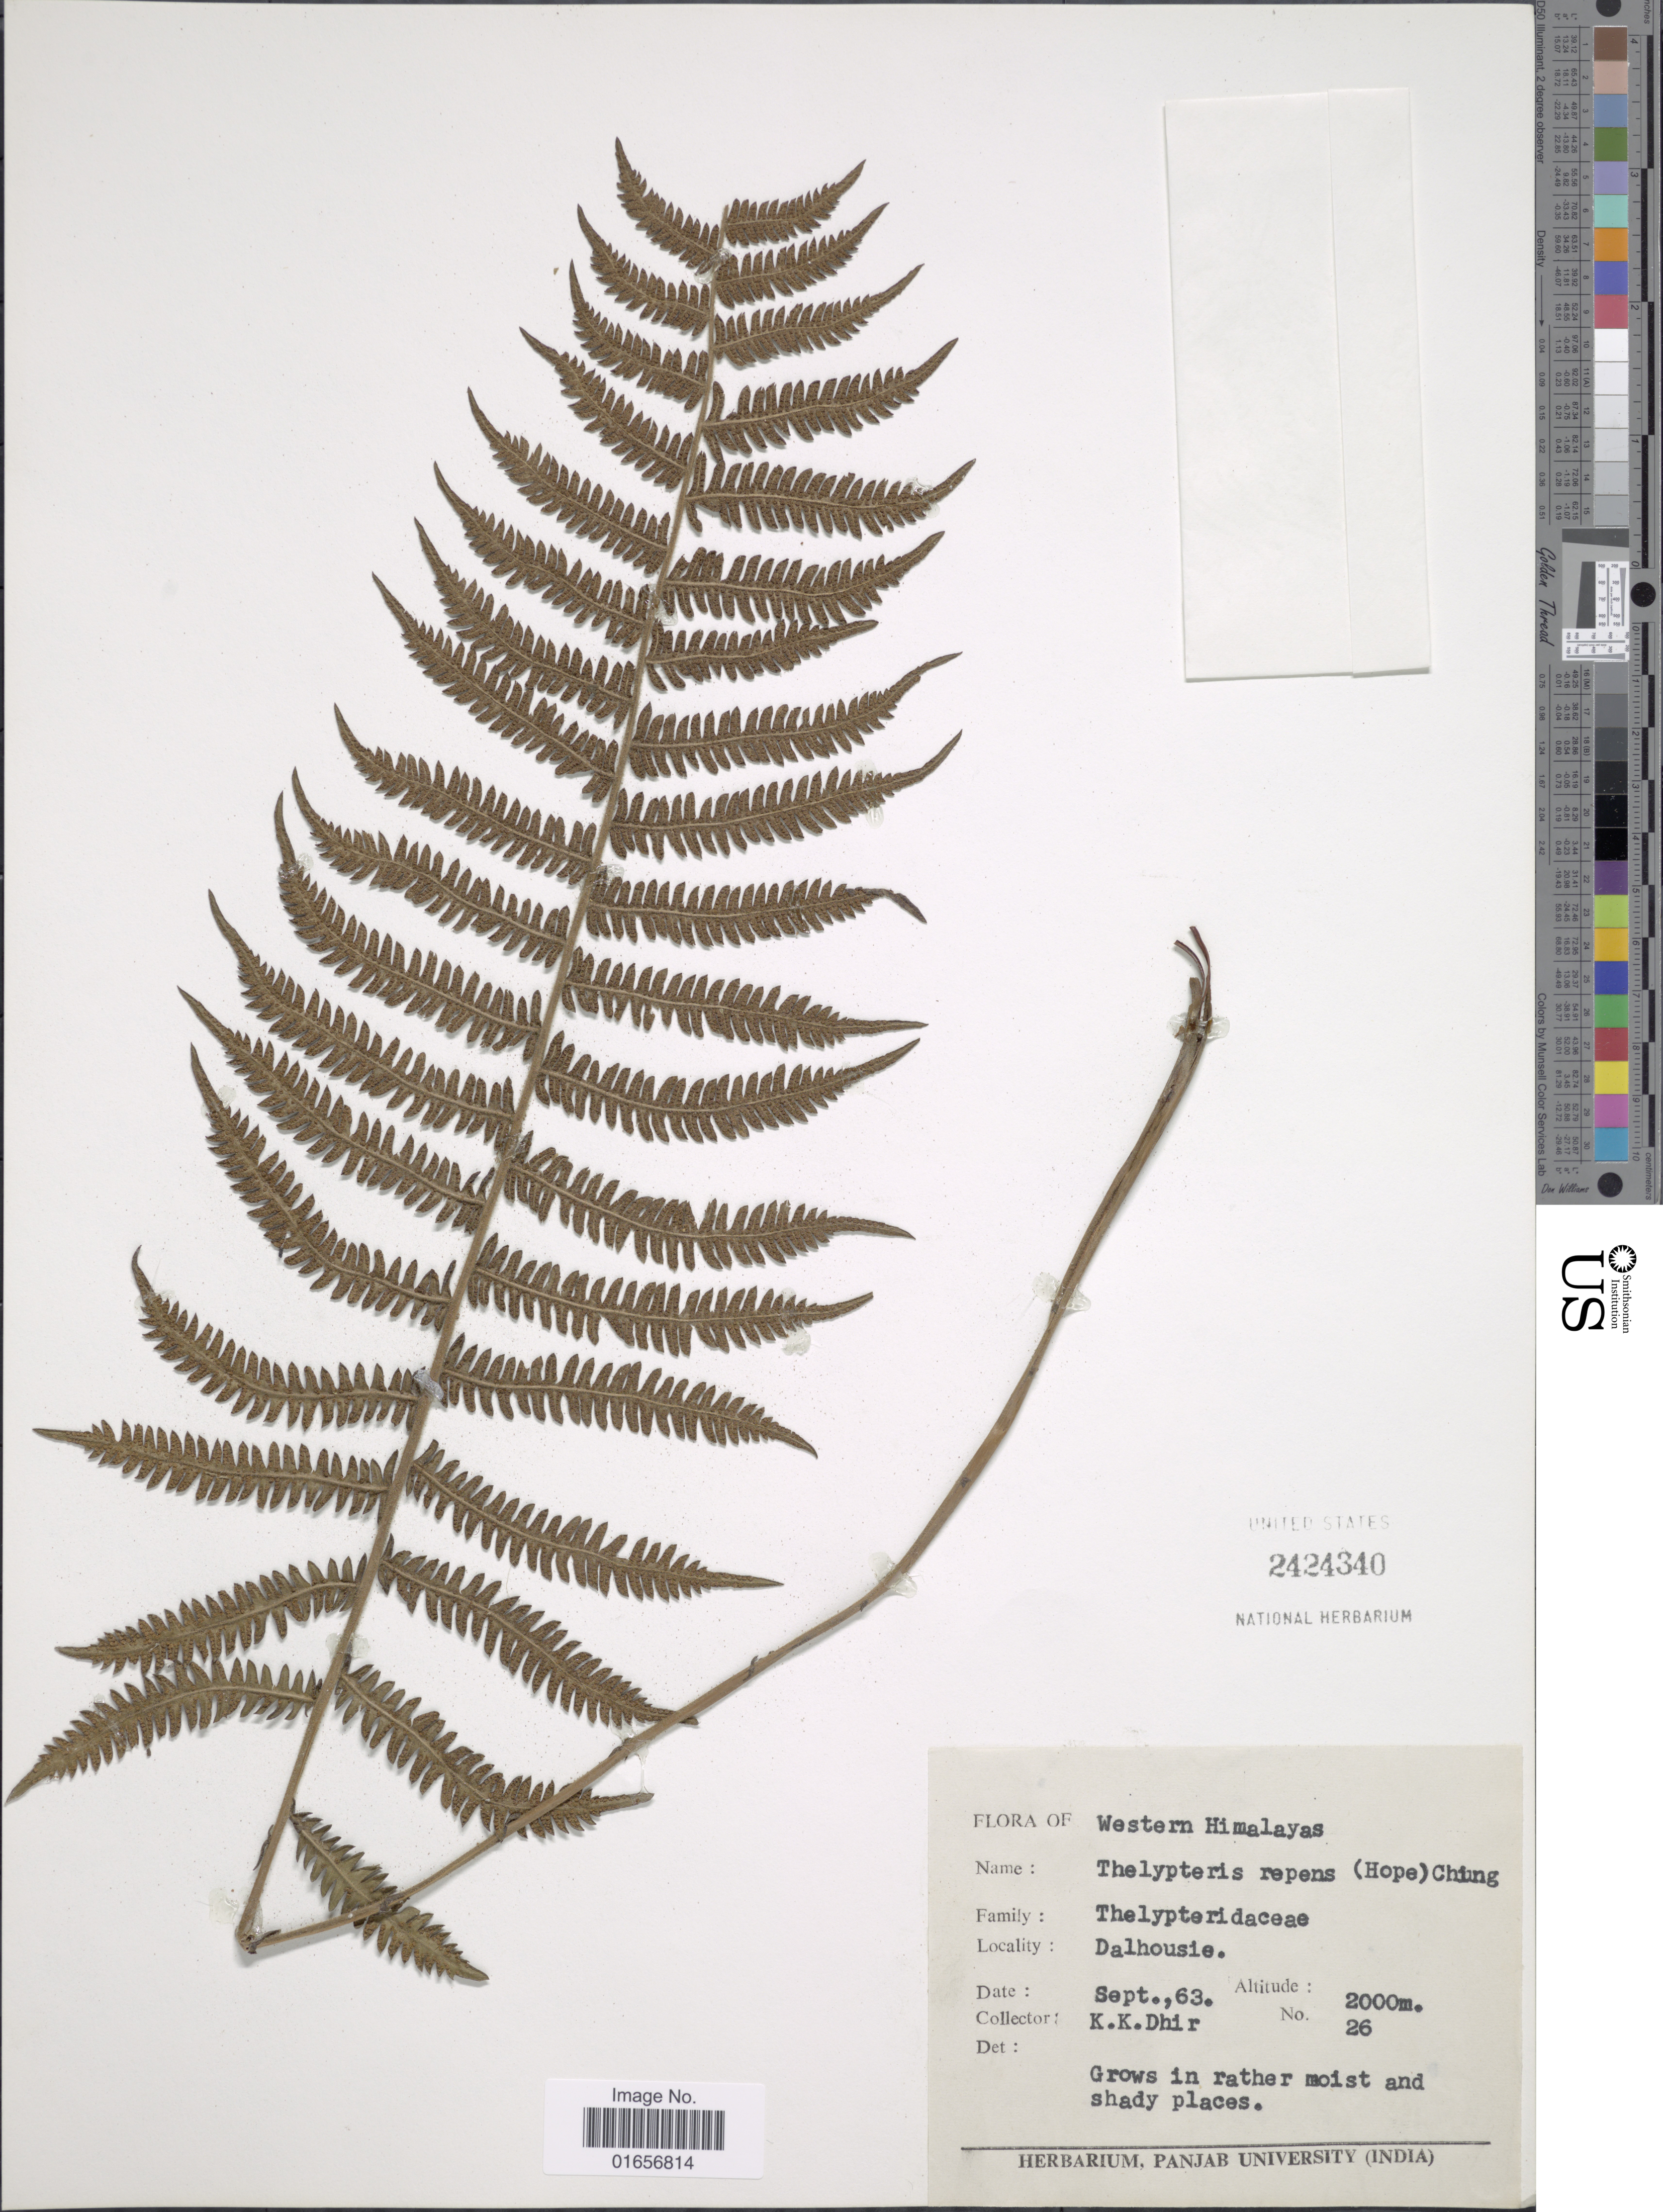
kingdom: Plantae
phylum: Tracheophyta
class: Polypodiopsida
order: Polypodiales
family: Thelypteridaceae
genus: Pseudocyclosorus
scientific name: Pseudocyclosorus repens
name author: (C. Hope) Ching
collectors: K. Dhir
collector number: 26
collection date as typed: Transcribed d/m/y: /9/63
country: India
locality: Western Himalayas, Dalhousie,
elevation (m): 2000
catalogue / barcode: US 2424340